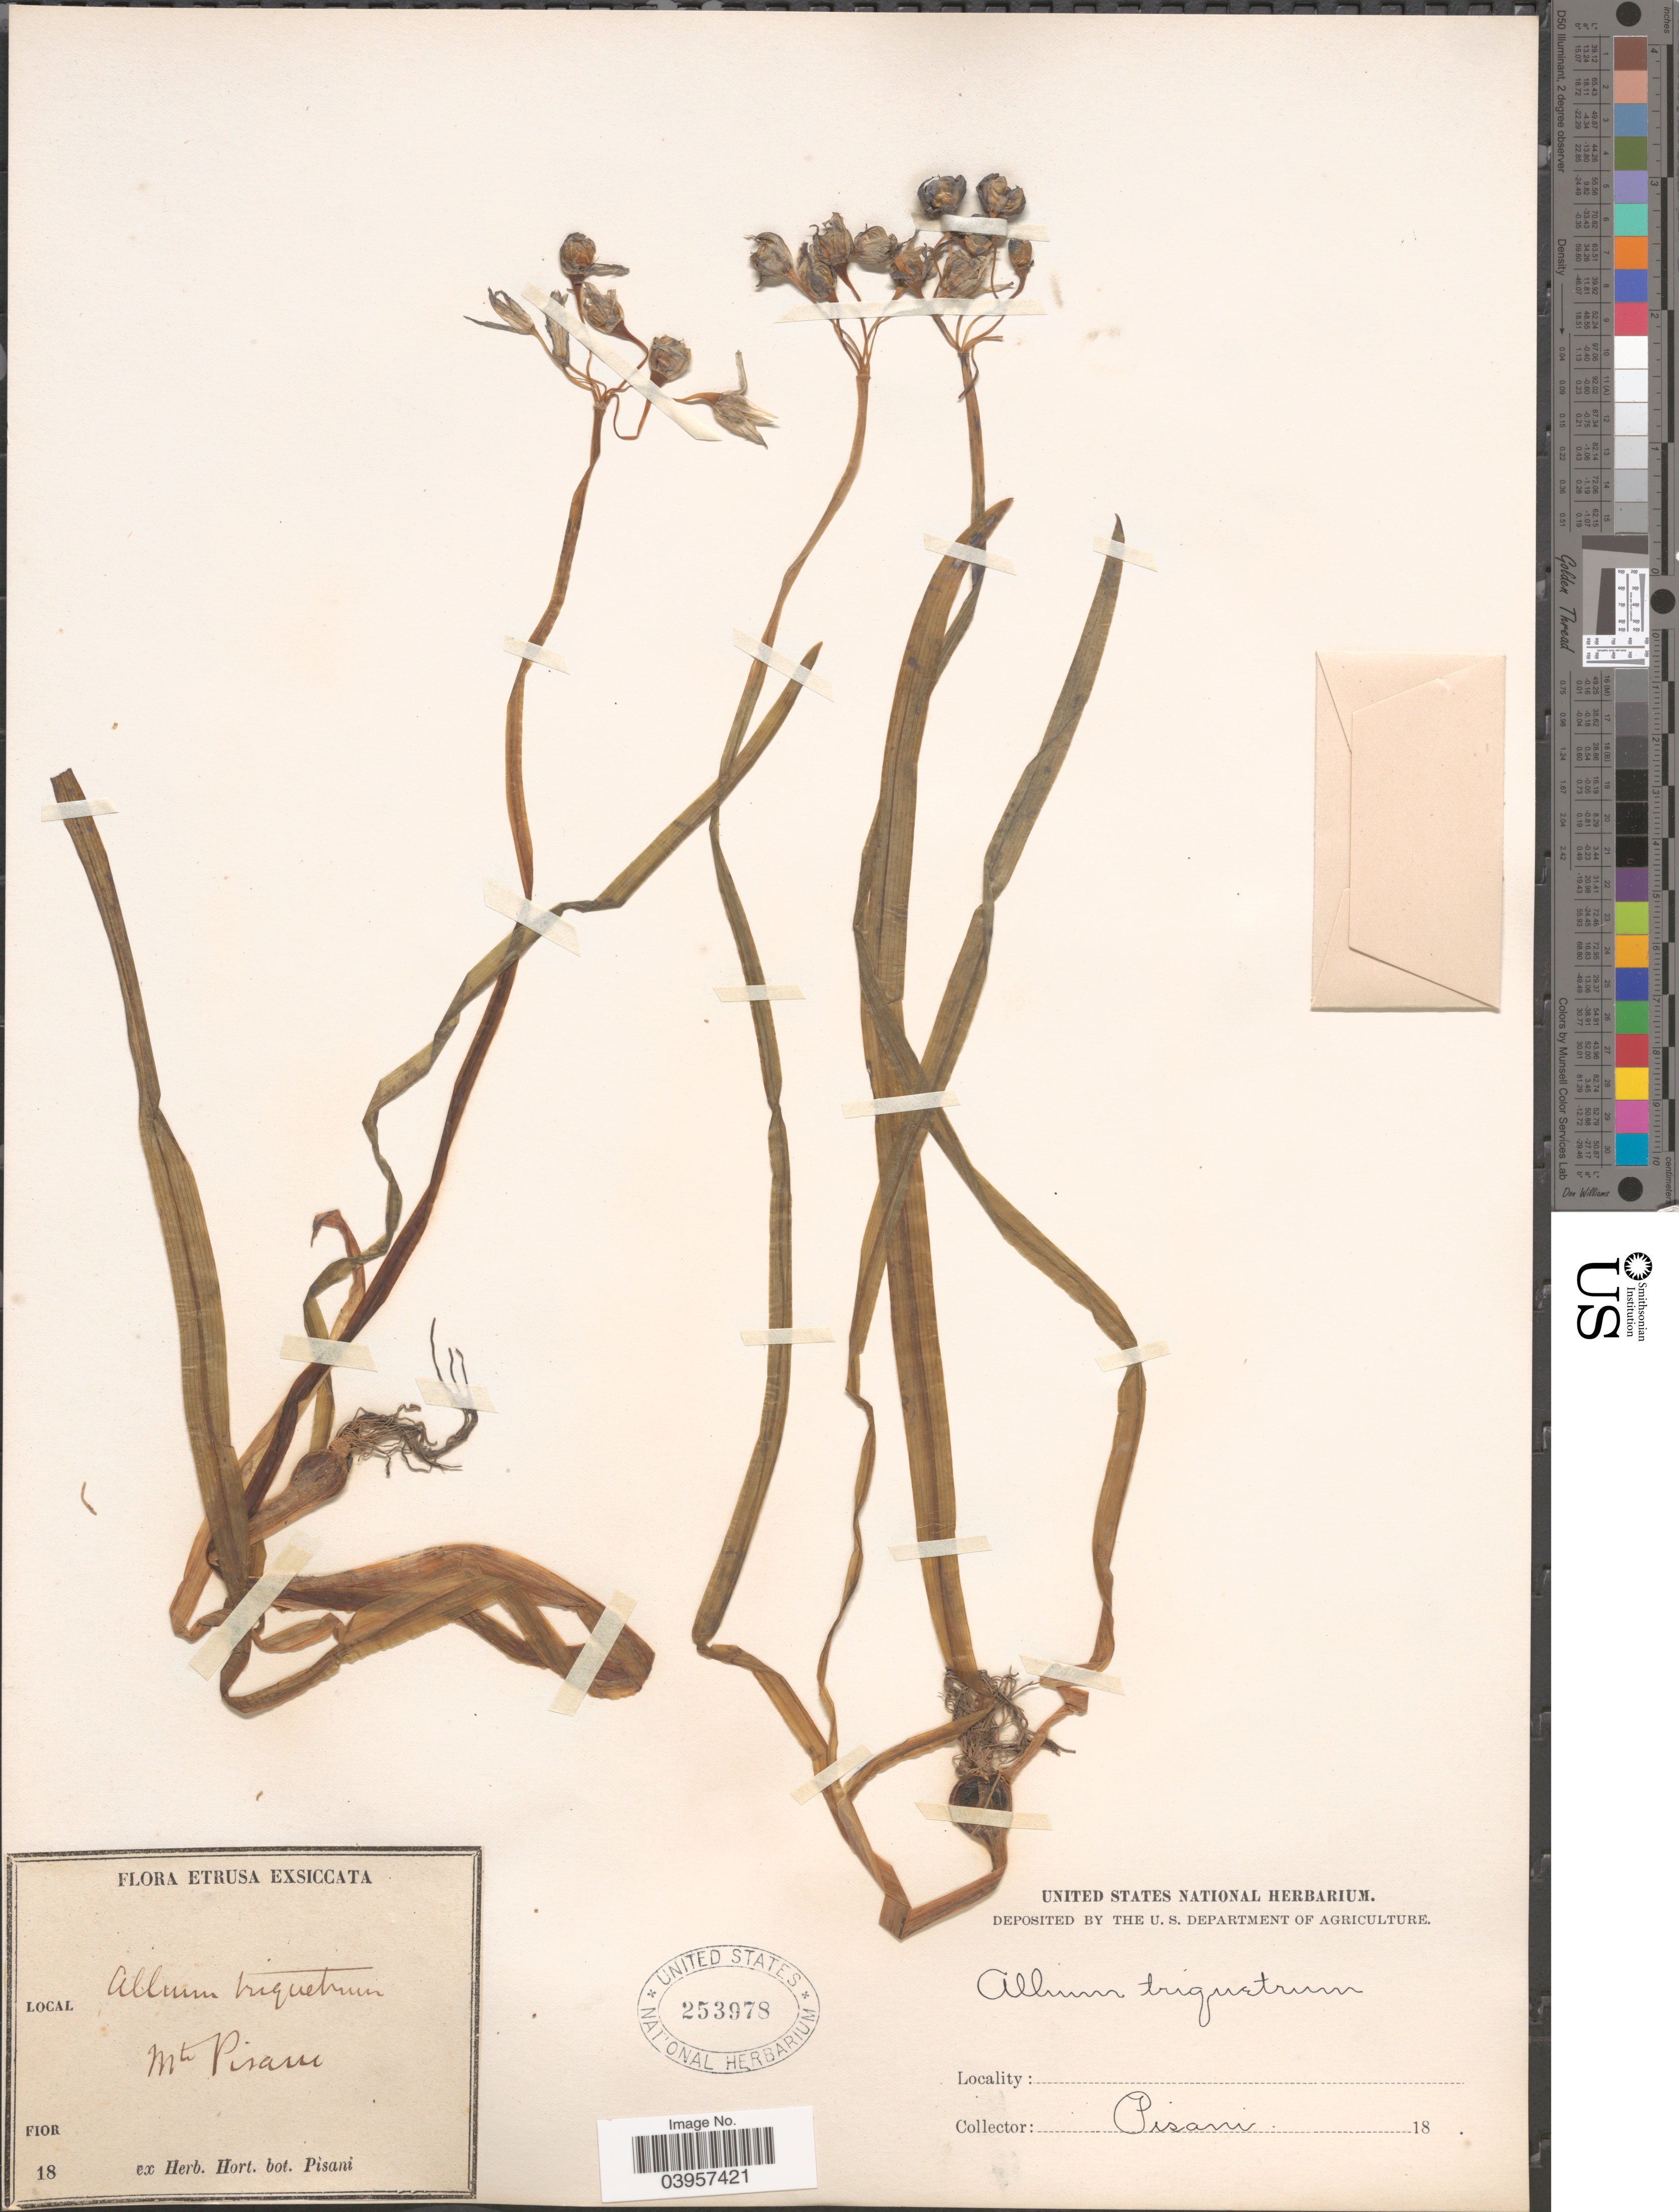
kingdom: Plantae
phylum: Tracheophyta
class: Liliopsida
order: Asparagales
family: Amaryllidaceae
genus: Allium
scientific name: Allium triquetrum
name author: L.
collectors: -. Pisani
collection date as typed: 18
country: Italy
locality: Etrusa. Mt. Pisani.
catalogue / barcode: US 253978